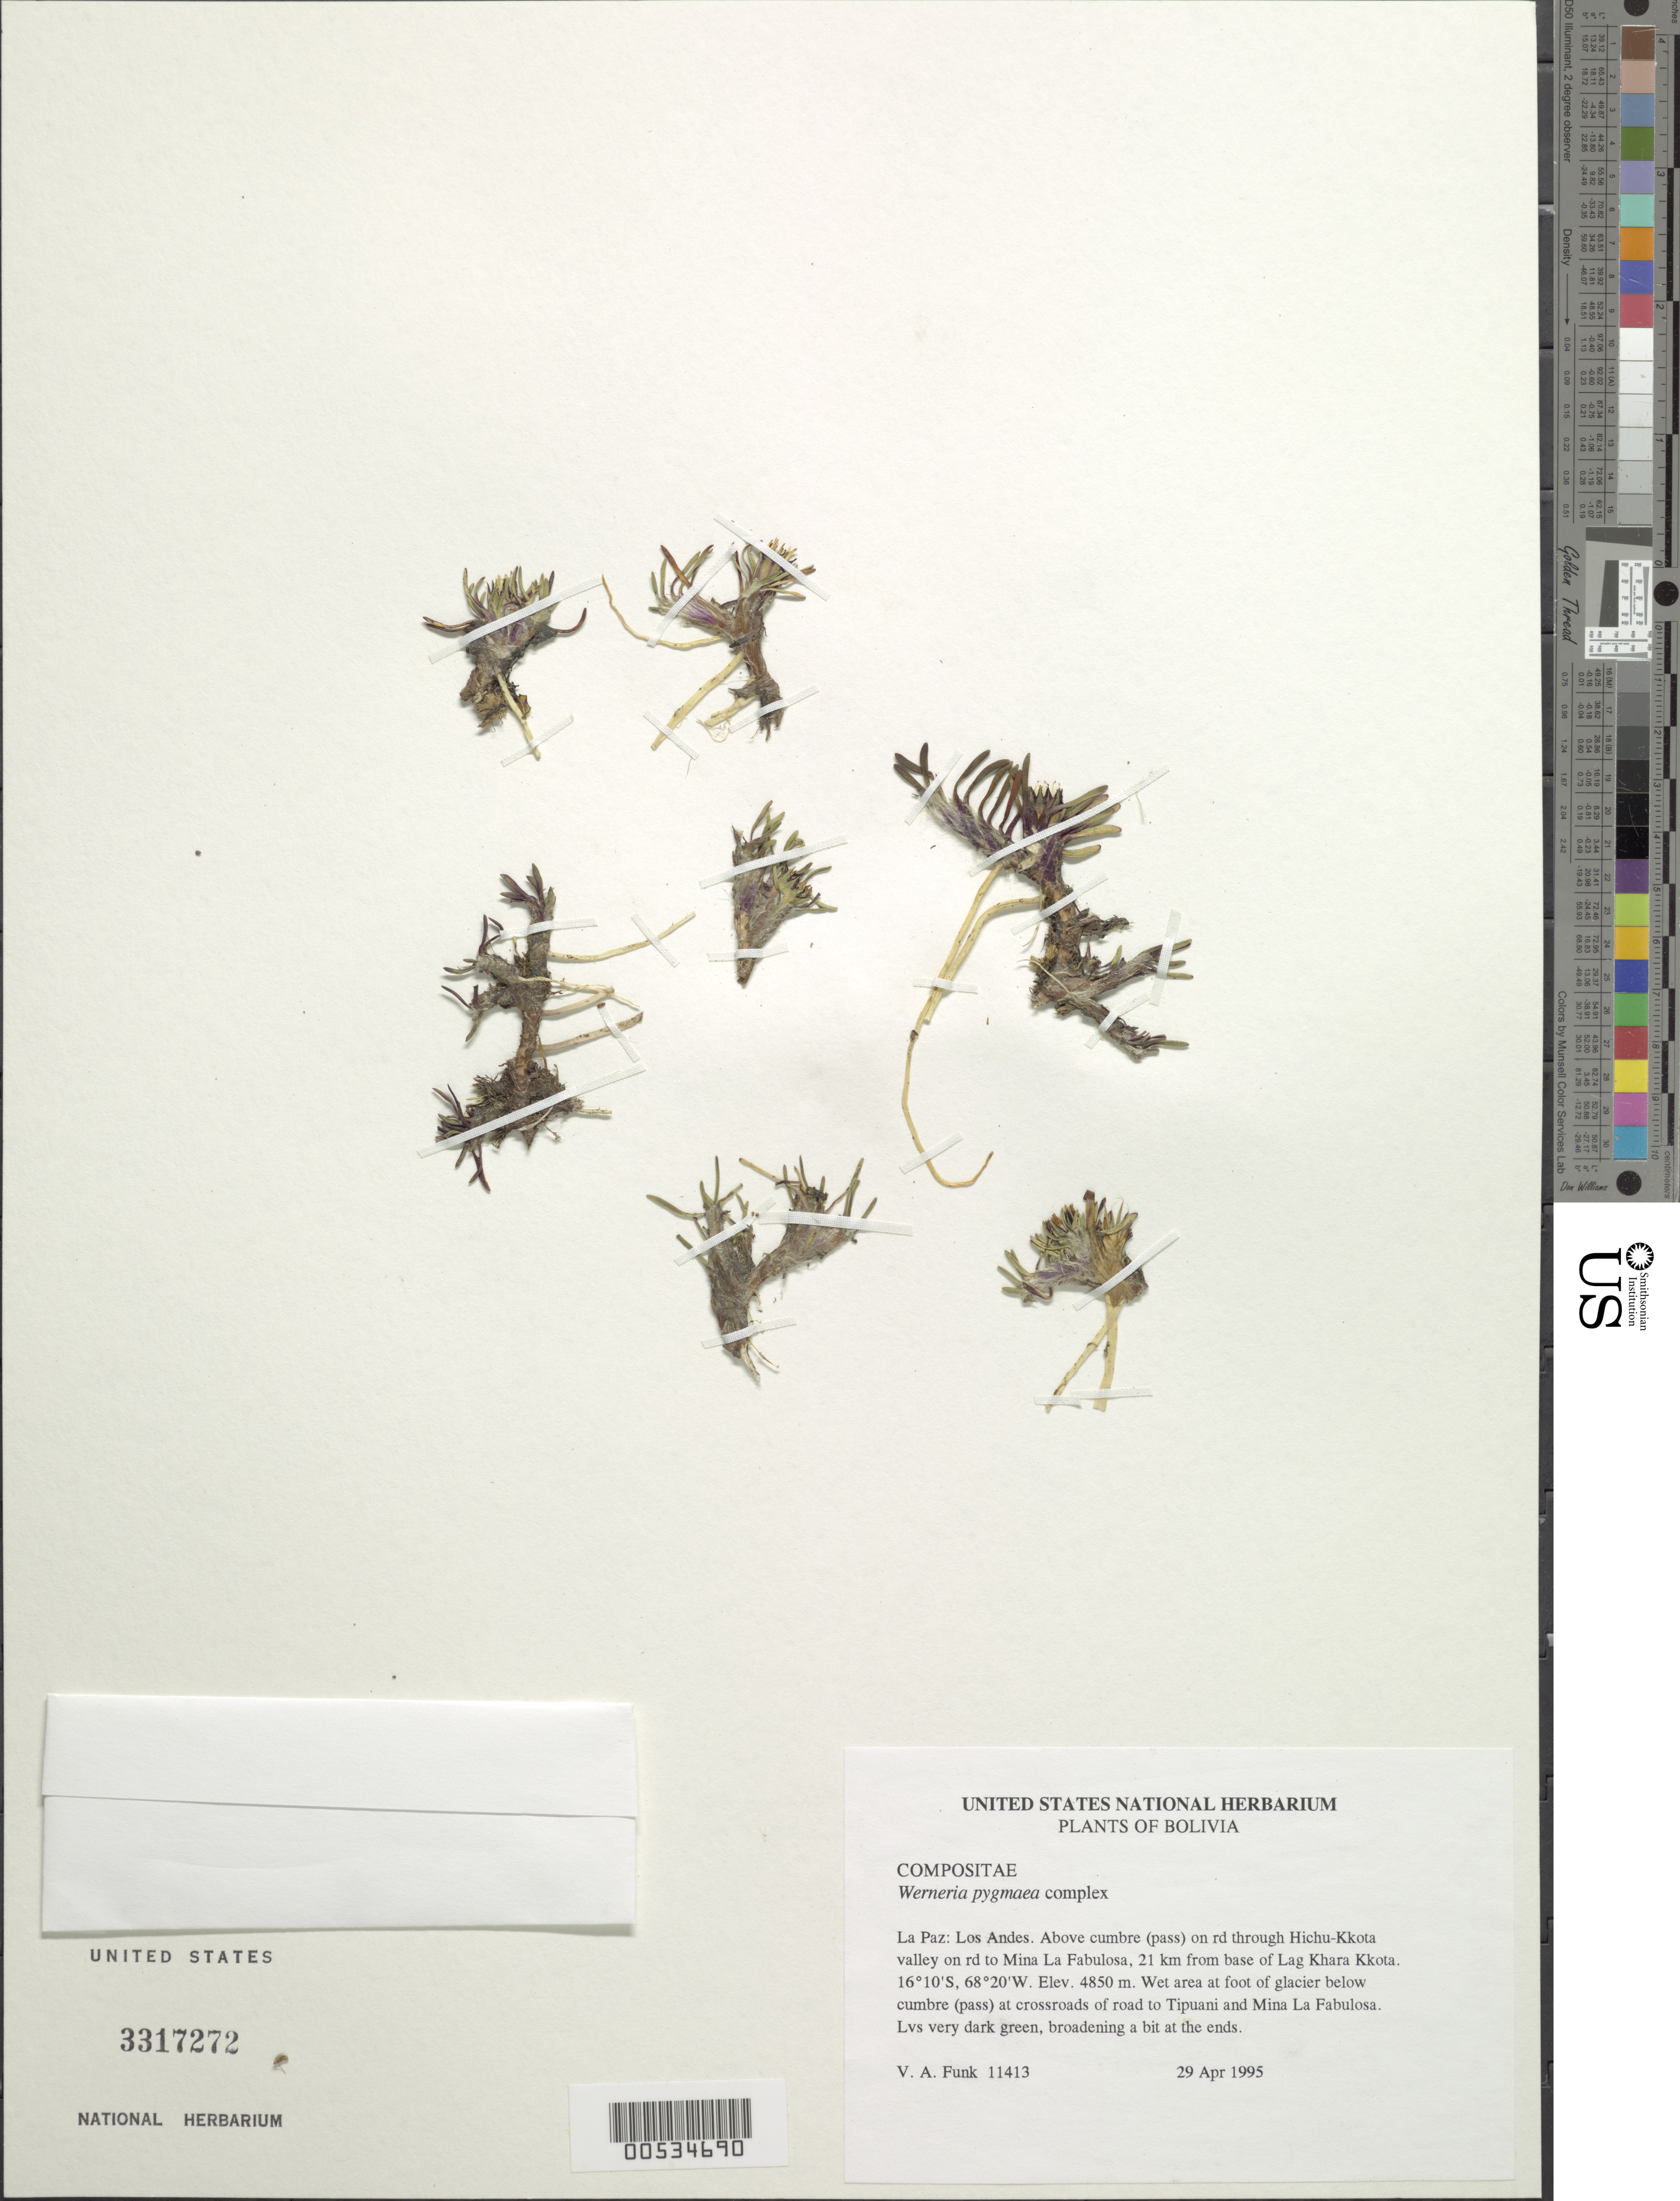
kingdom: Plantae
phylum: Tracheophyta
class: Magnoliopsida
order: Asterales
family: Asteraceae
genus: Werneria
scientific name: Werneria pygmaea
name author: Gillies ex Hook. & Arn.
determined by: Calvo, Joel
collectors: V. Funk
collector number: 11413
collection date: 1995-04-29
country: Bolivia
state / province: La Paz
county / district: Los Andes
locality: Hichu-Kkota valley, above cumbre (pass) on rd through Hichu-Kkota valley on rd to Mina La Fabulosa, 21 km from base of Lgn Khara Kkota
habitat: Wet area at foot of glacier below cumbre (pass)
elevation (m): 4850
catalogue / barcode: US 3317272